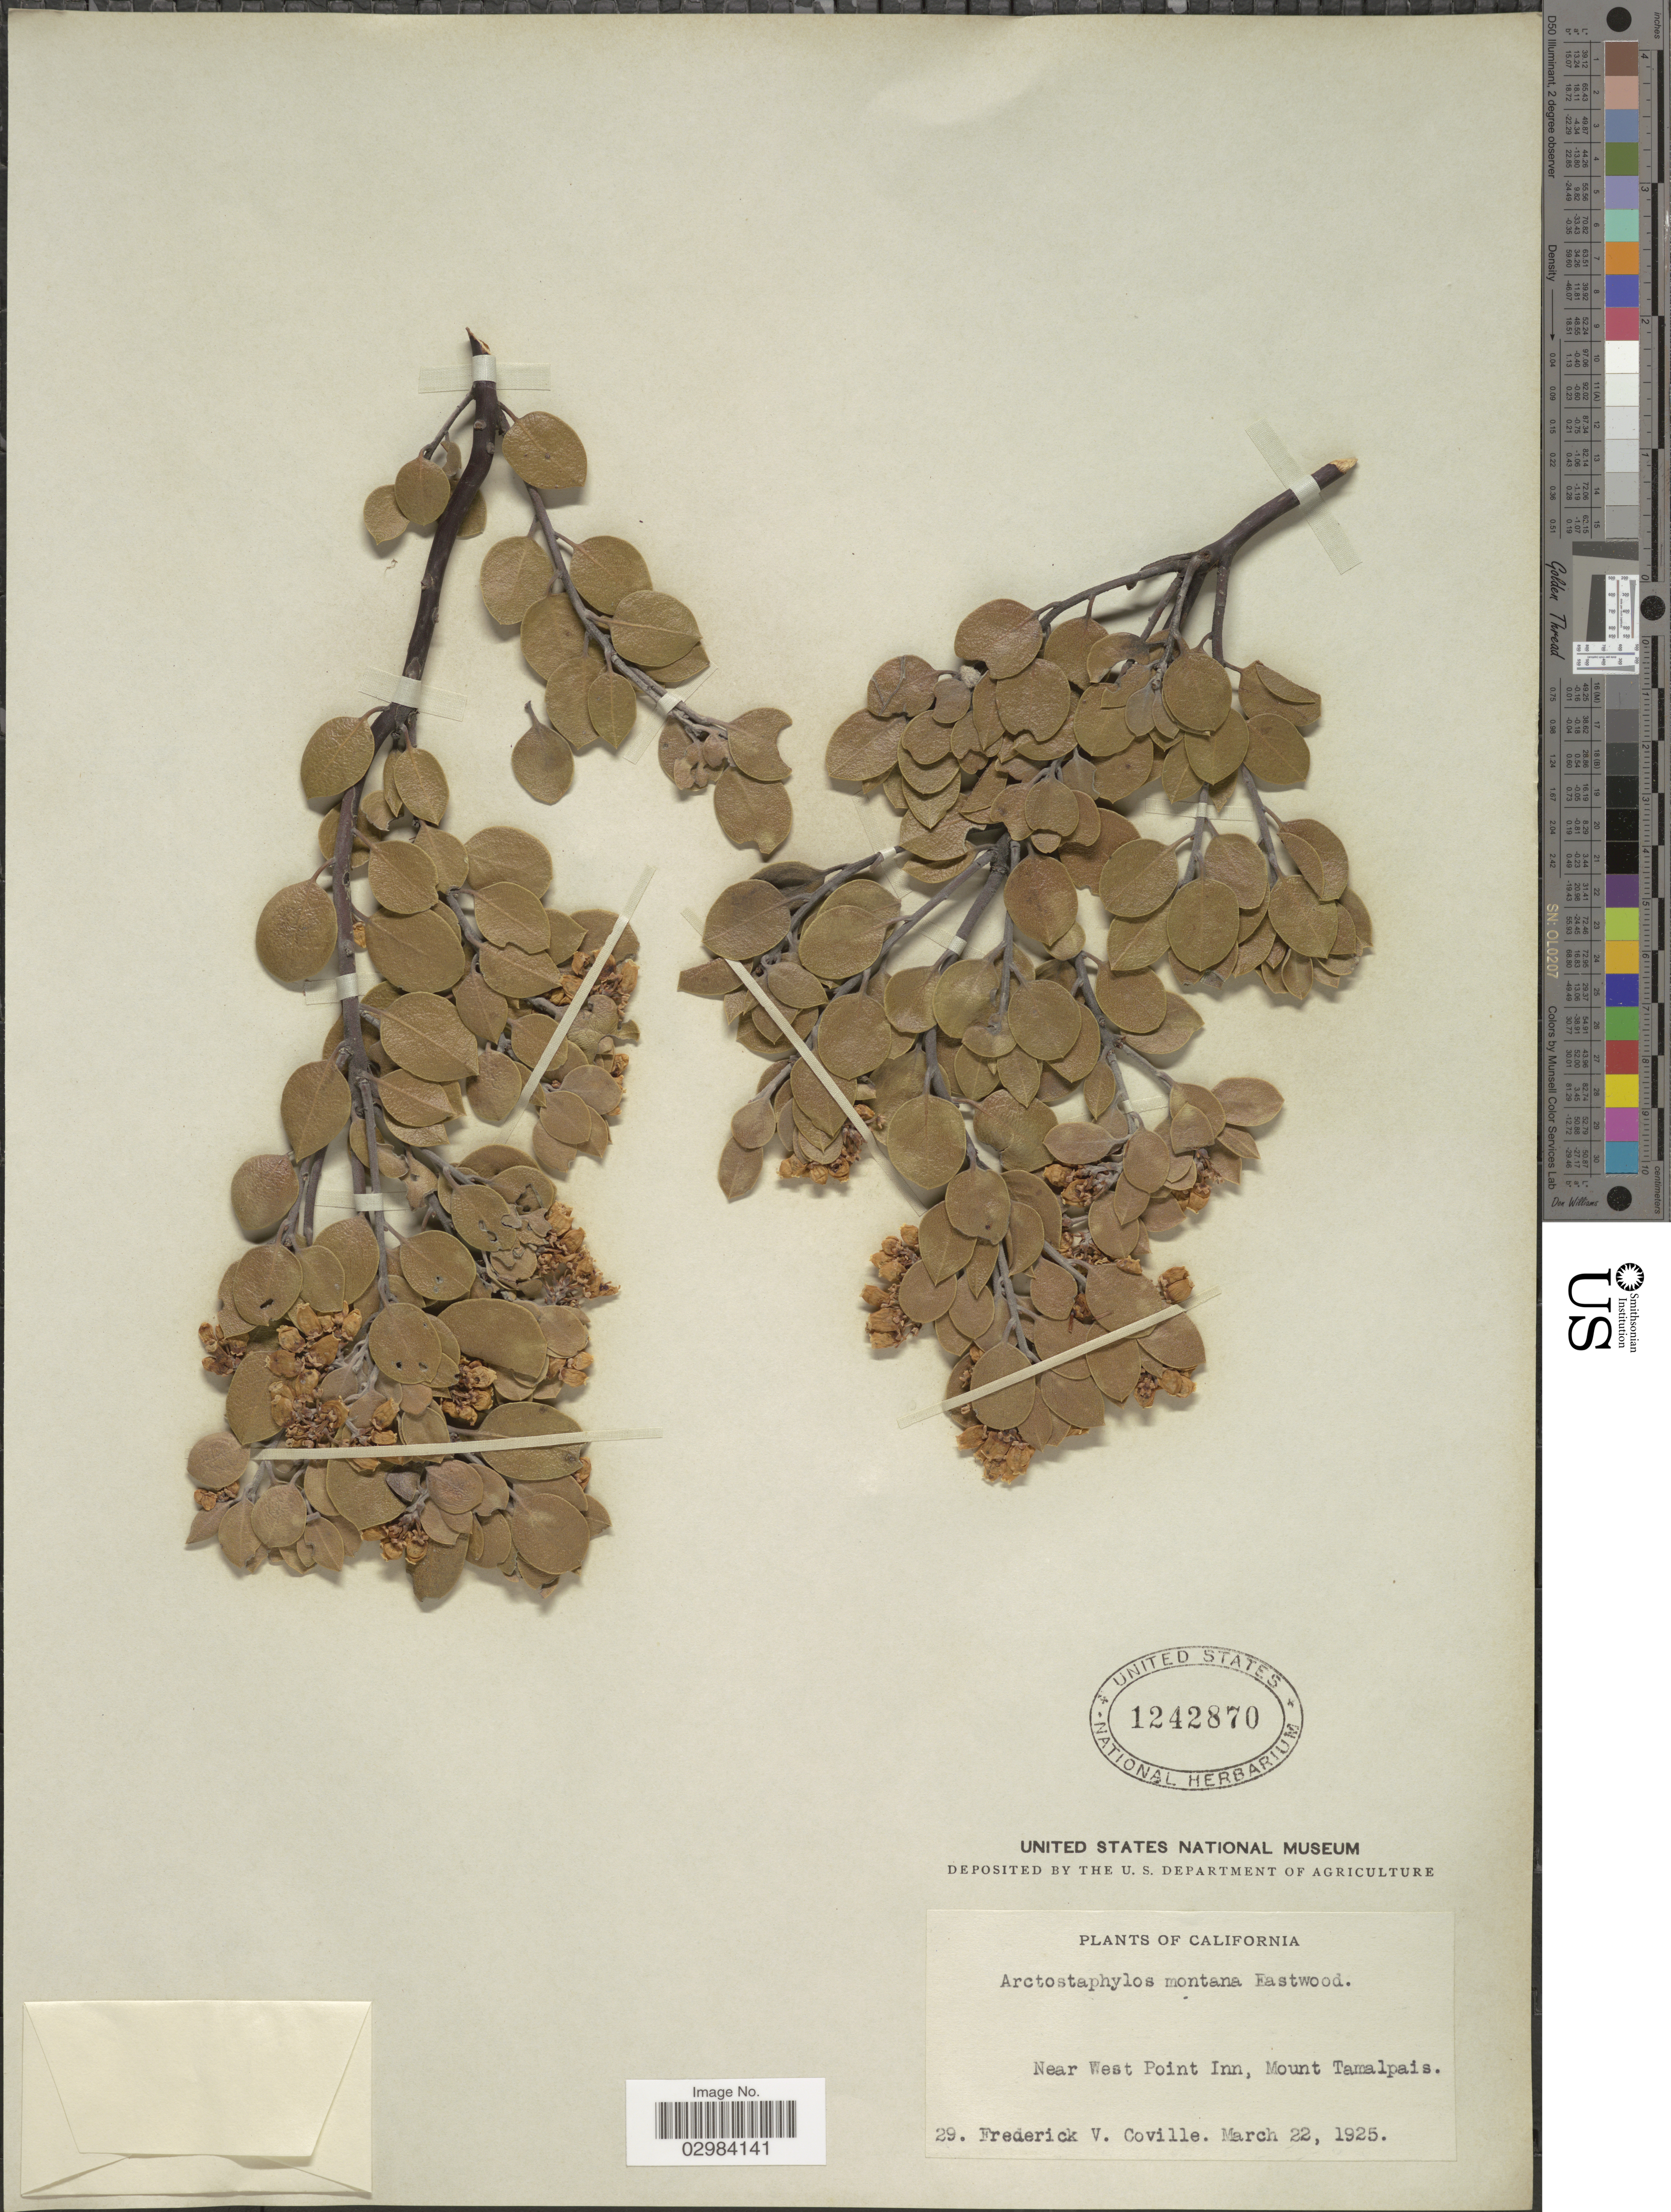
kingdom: Plantae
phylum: Tracheophyta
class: Magnoliopsida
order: Ericales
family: Ericaceae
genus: Arctostaphylos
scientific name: Arctostaphylos montana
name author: Eastw.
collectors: F. V. Coville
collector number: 29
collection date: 1925-03-22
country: United States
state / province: California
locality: Near West Point Inn, Mount Tamalpais.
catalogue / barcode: US 1242870